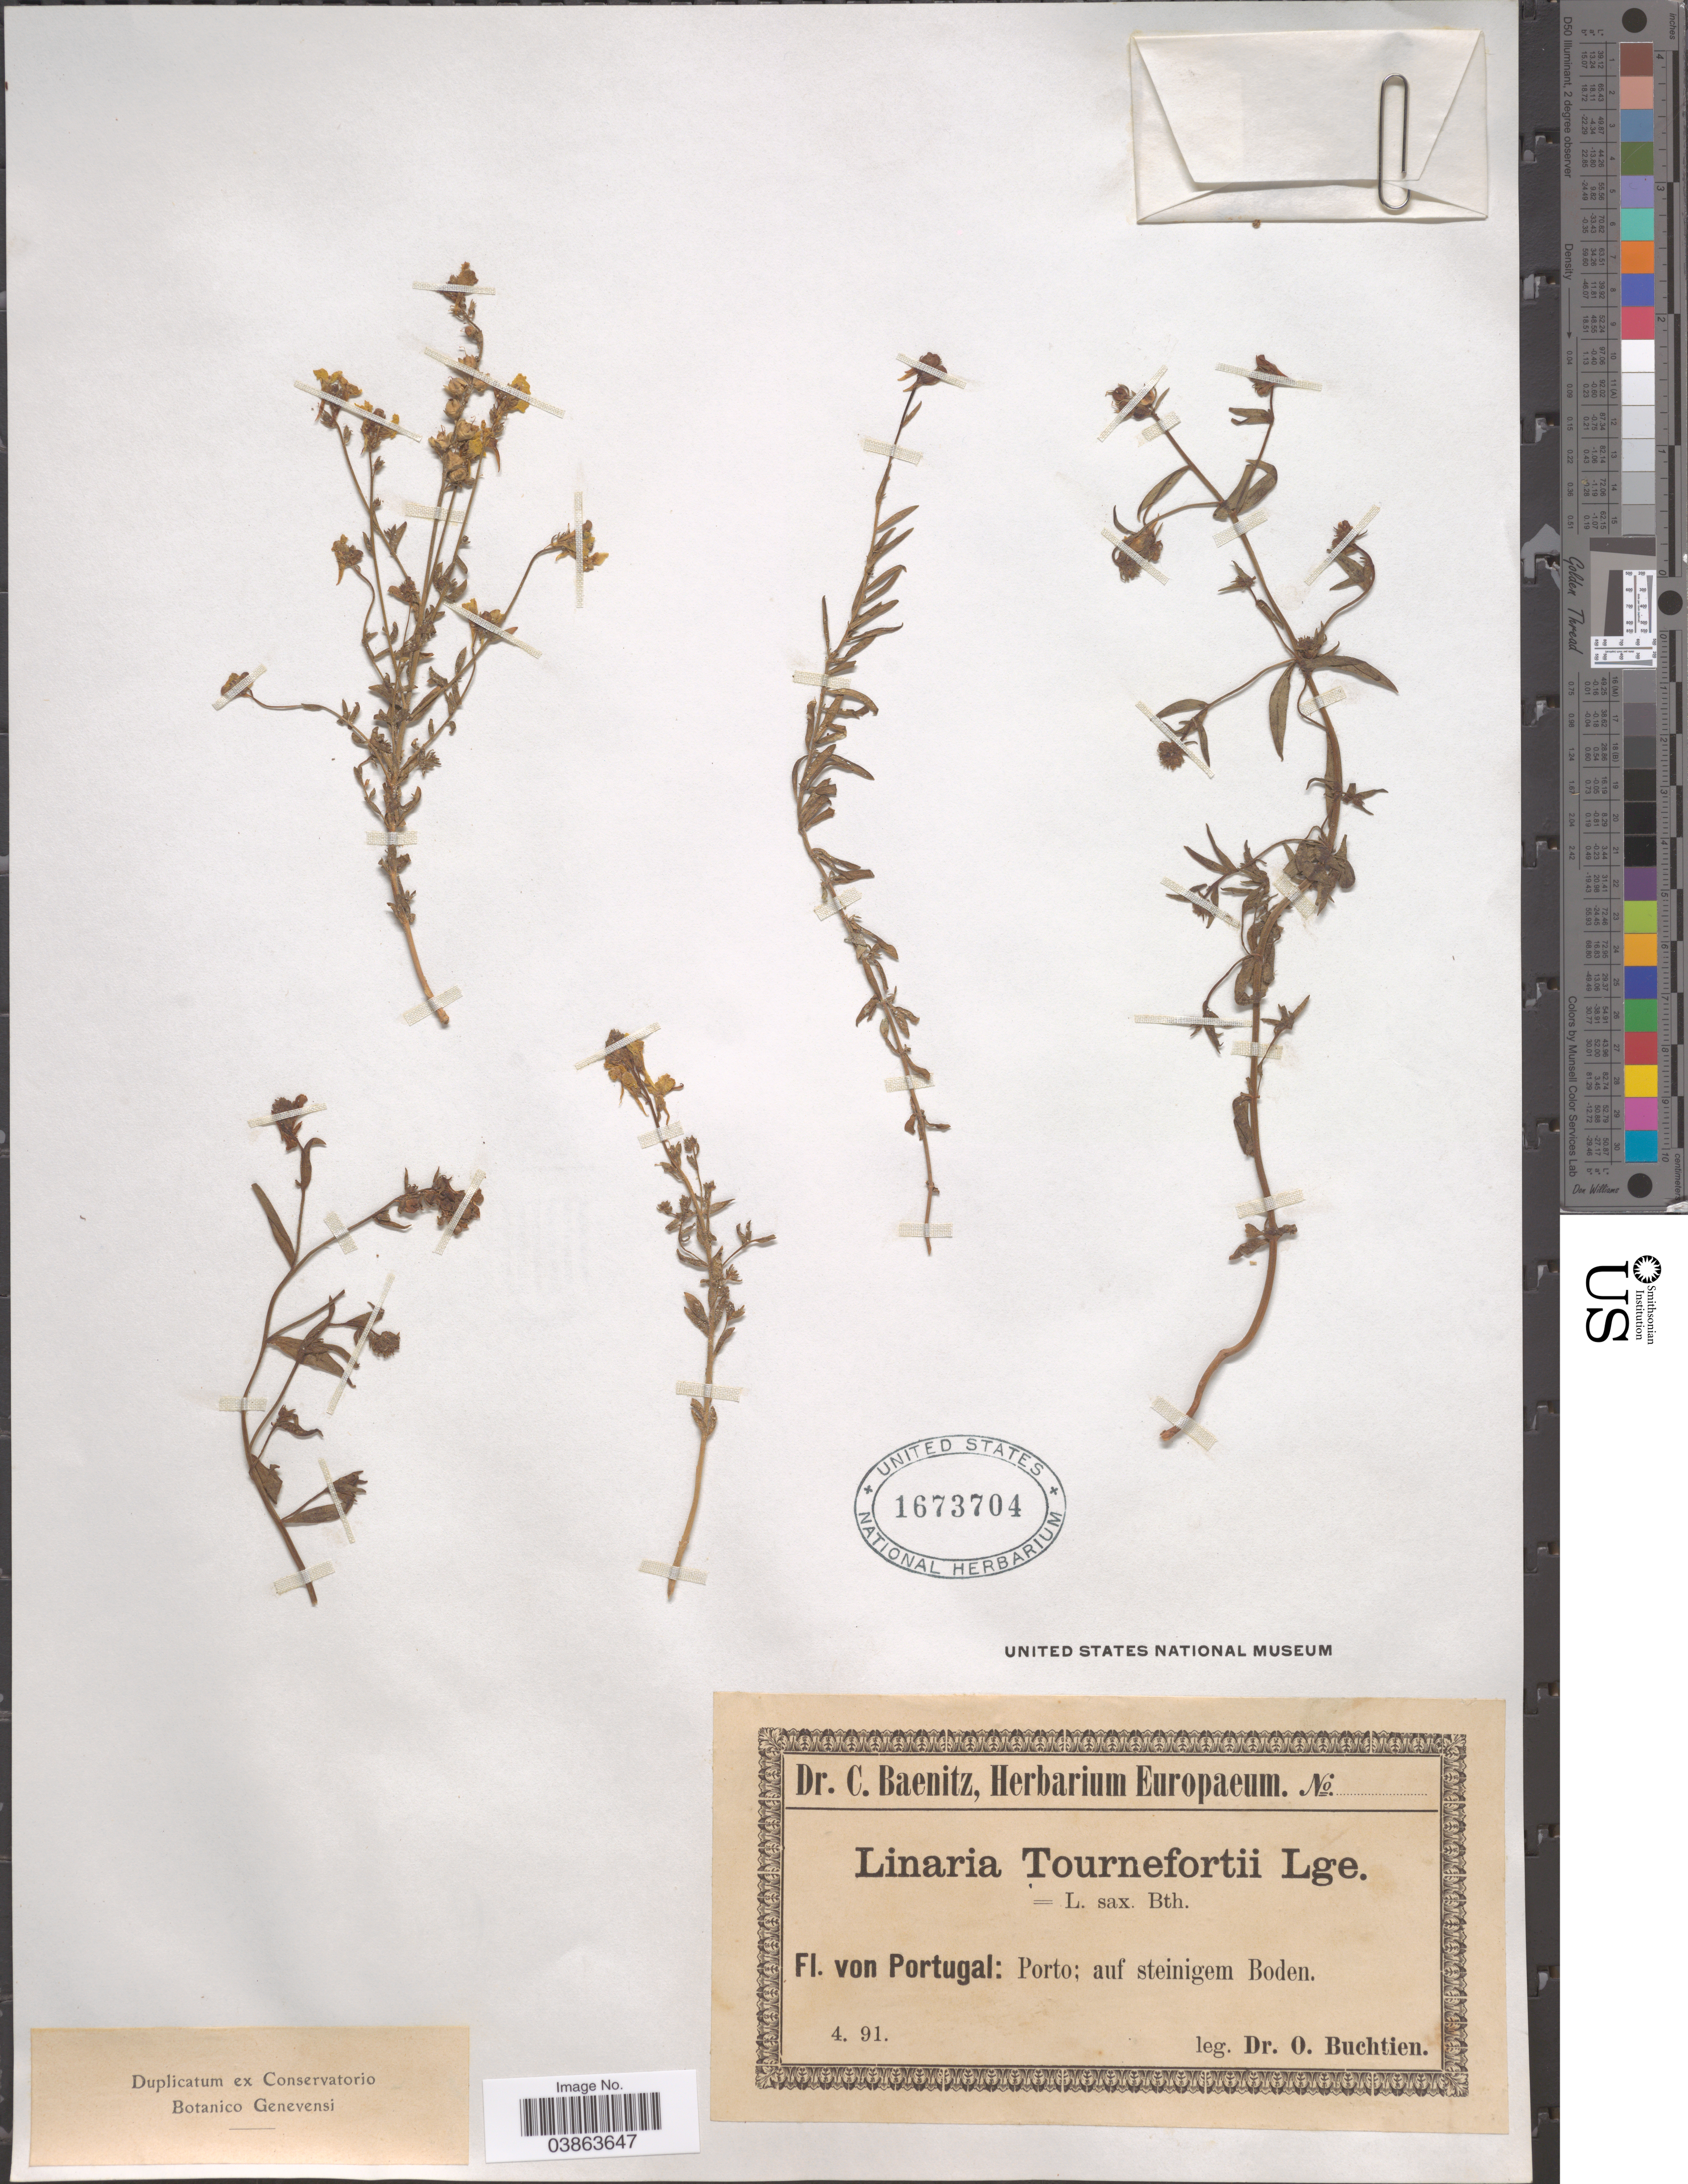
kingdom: Plantae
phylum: Tracheophyta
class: Magnoliopsida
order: Lamiales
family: Plantaginaceae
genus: Linaria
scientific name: Linaria tournefortii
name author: (Poir.) Steud.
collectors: O. Buchtien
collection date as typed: Transcribed d/m/y: /4/91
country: Portugal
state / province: Porto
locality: Auf steinigem Boden.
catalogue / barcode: US 1673704